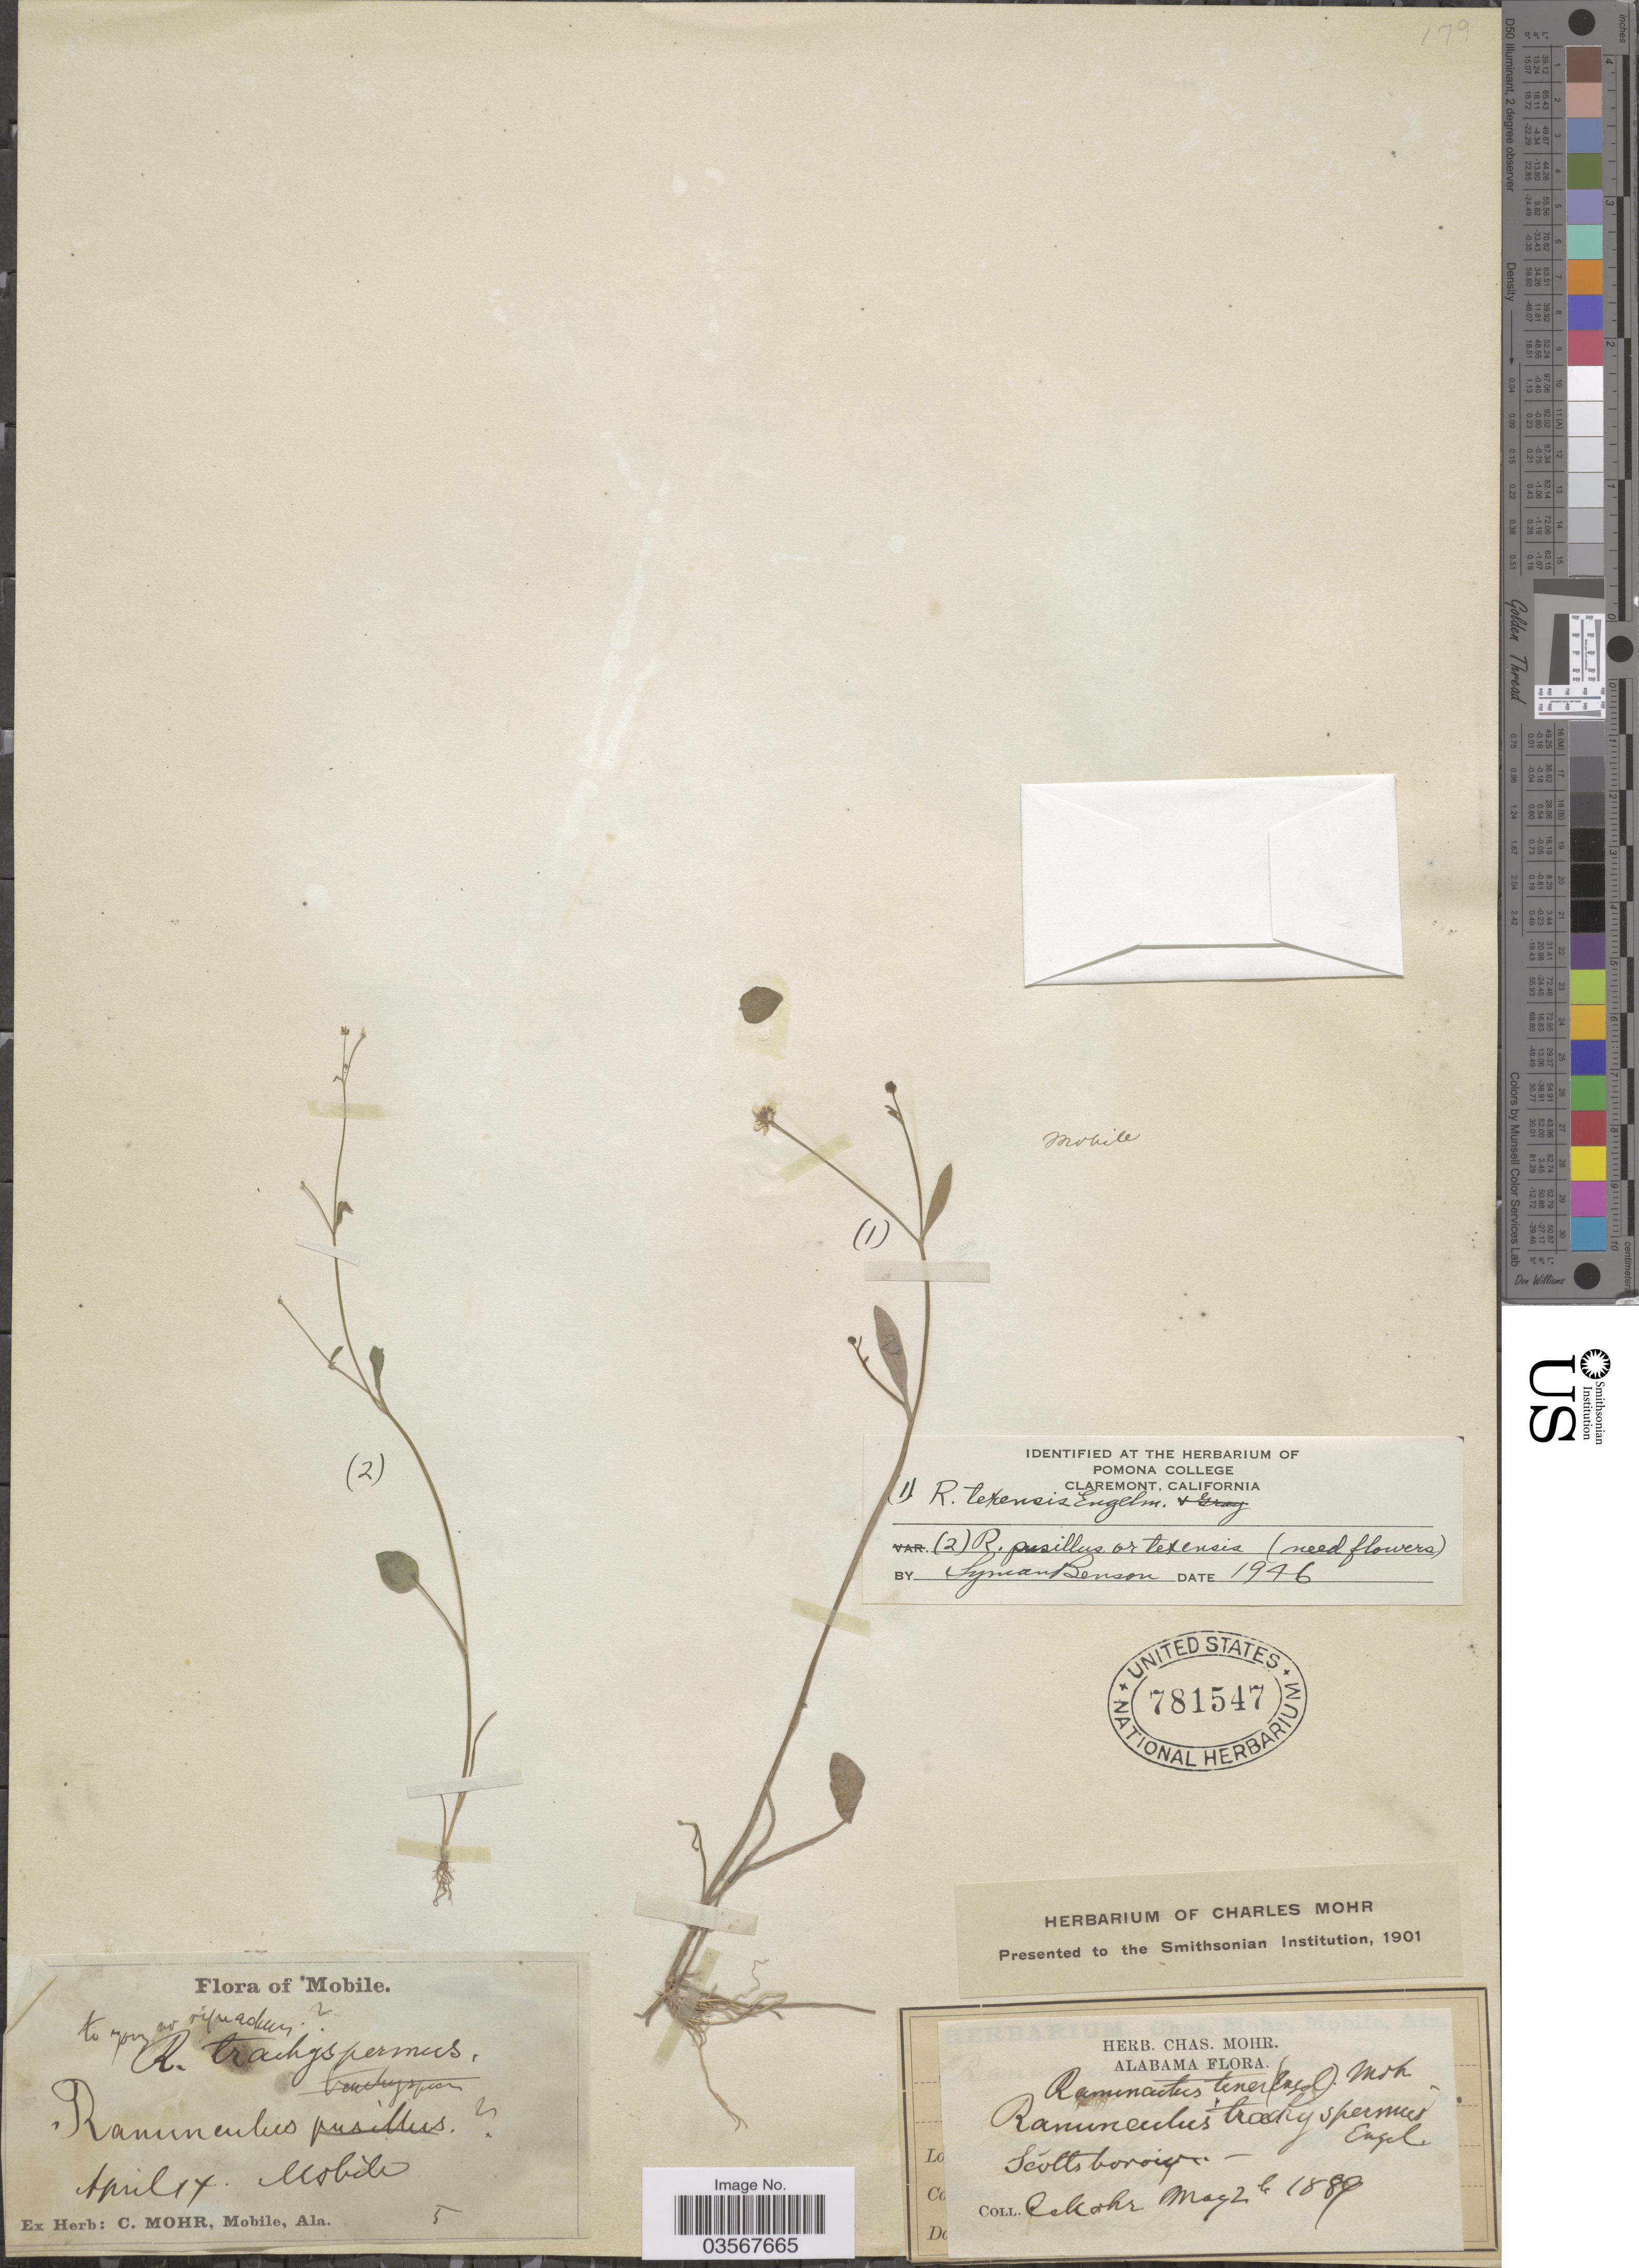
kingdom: Plantae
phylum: Tracheophyta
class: Magnoliopsida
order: Ranunculales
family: Ranunculaceae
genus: Ranunculus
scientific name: Ranunculus laxicaulis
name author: (Torr. & A. Gray) Darby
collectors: Mohr, C. T. (herbarium)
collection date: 1889-05-02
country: United States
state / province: Alabama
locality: Scottsborow.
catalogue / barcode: US 781547